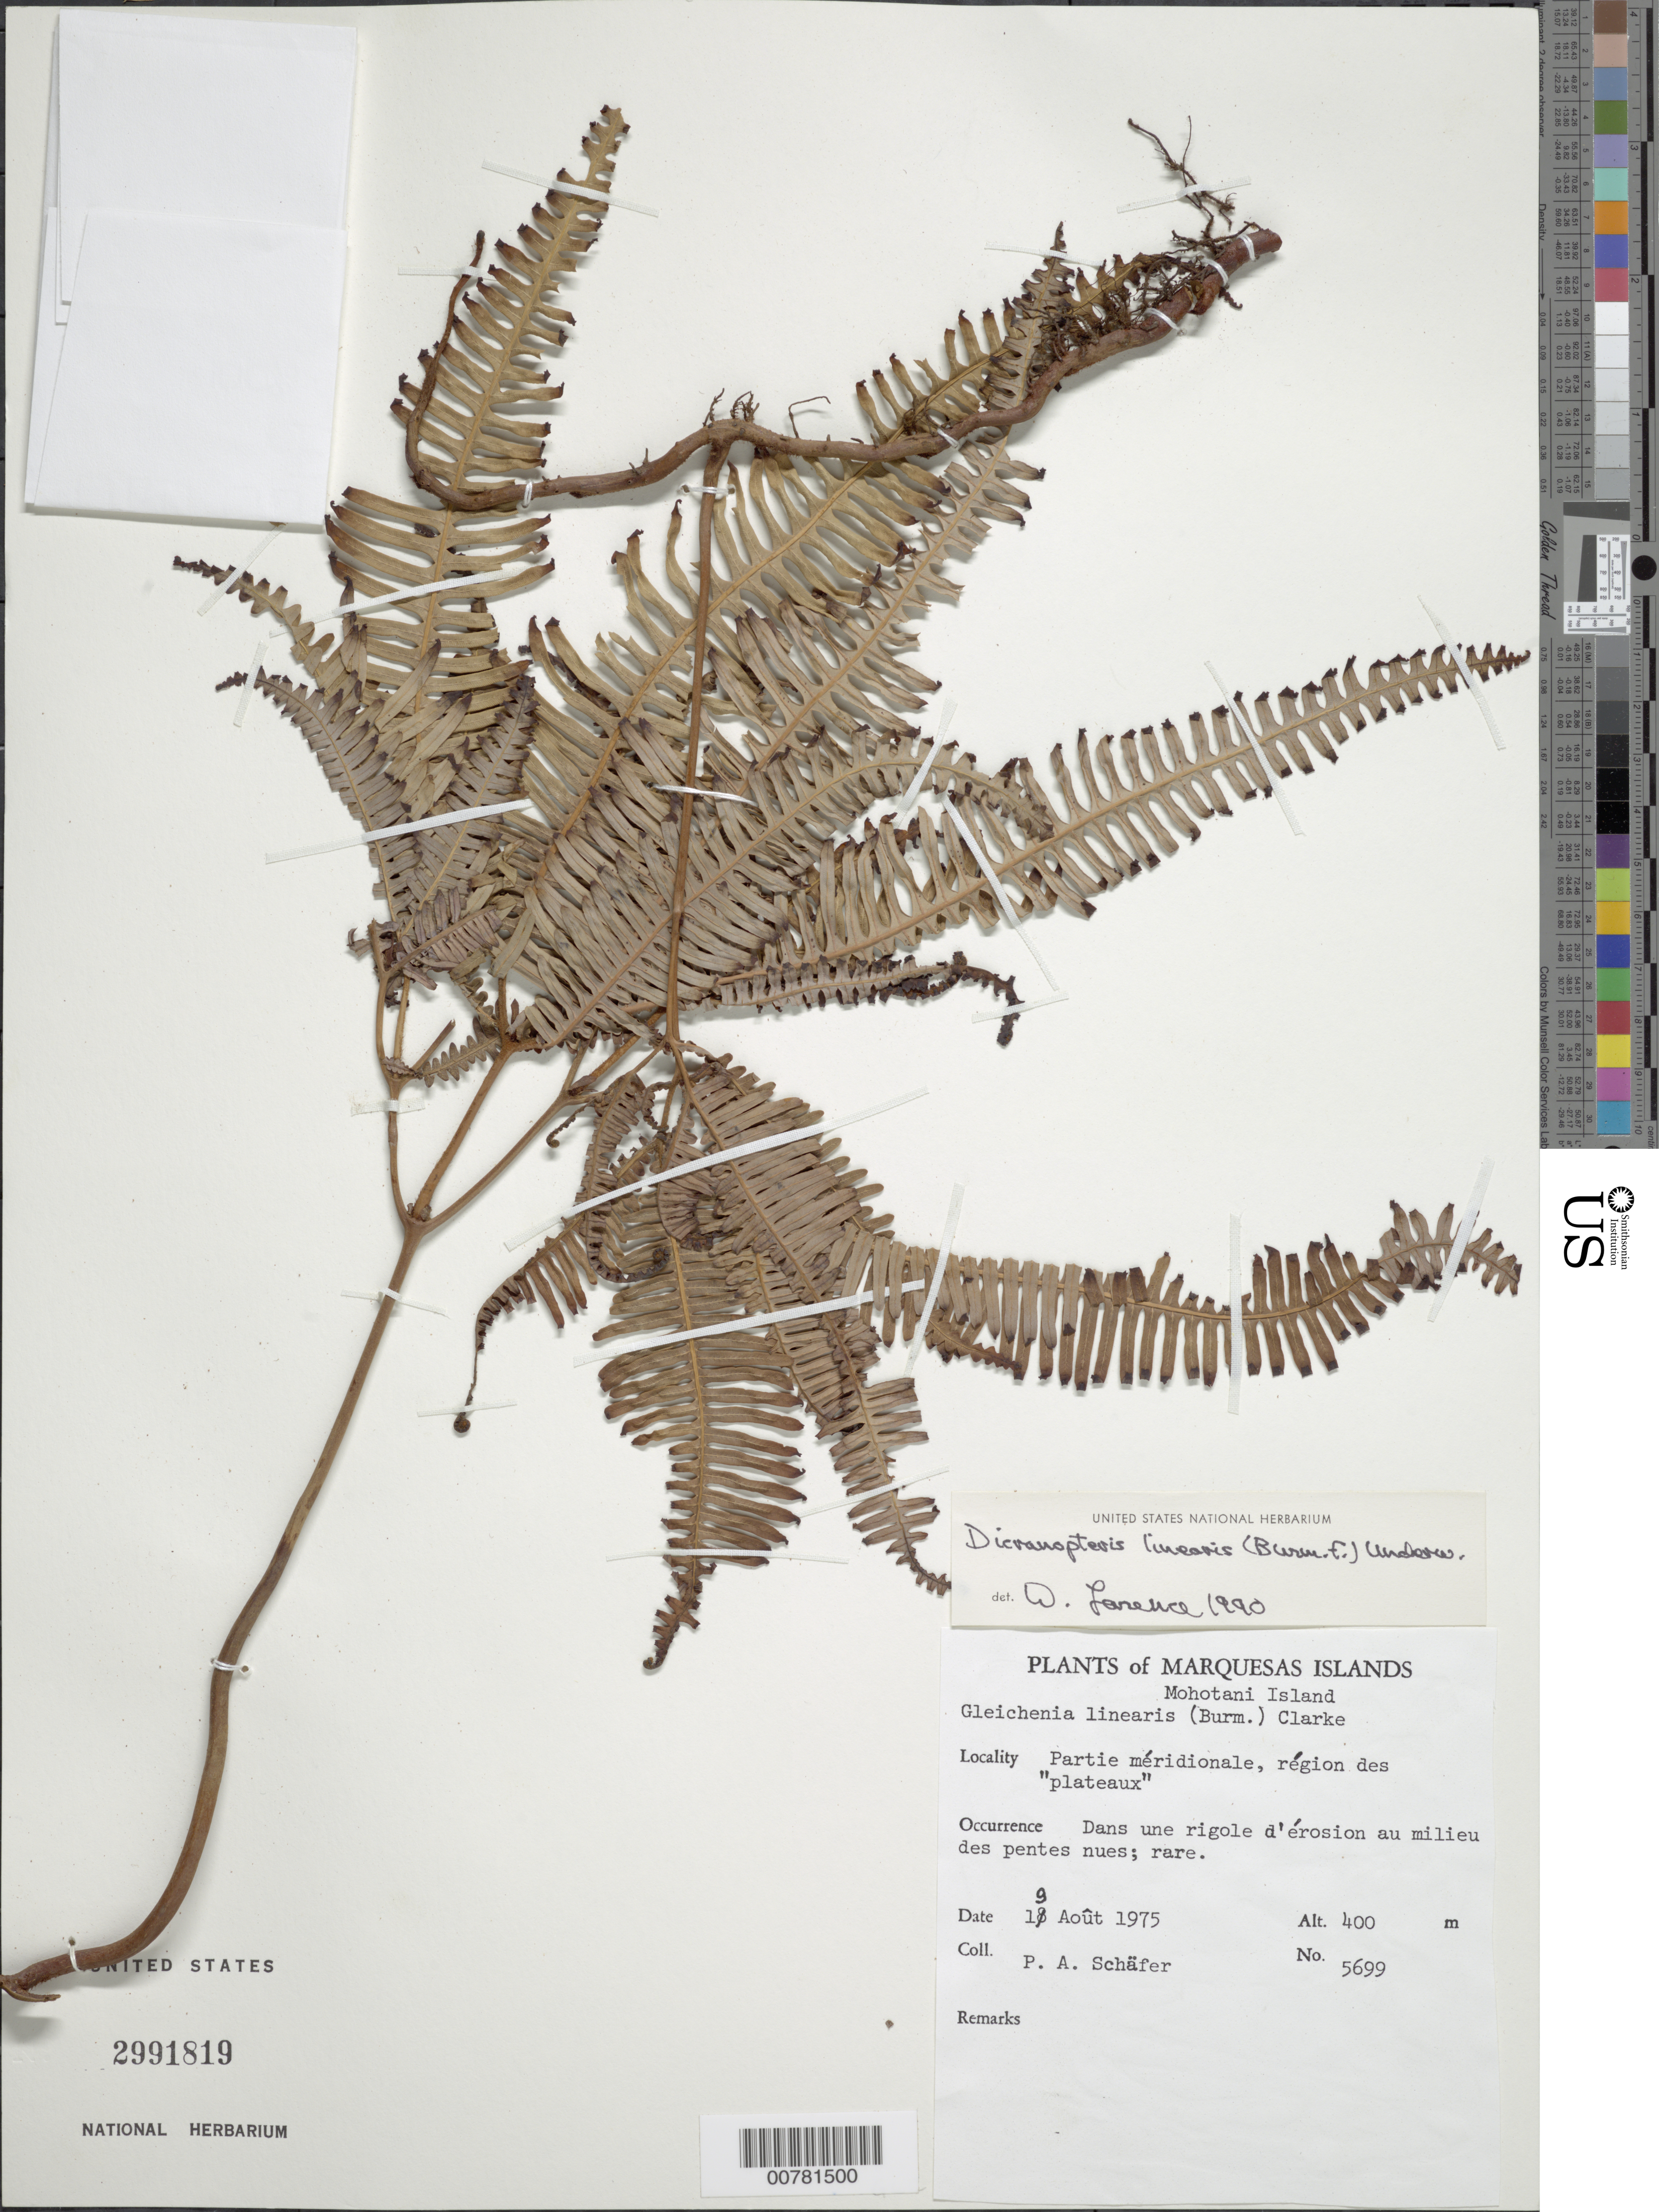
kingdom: Plantae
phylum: Tracheophyta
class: Polypodiopsida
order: Gleicheniales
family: Gleicheniaceae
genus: Dicranopteris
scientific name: Dicranopteris linearis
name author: (Burm. f.) Underw.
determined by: Lorence, David H., (PTBG), National Tropical Botanical Garden (UNITED STATES)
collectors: P. A. Schäfer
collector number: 5699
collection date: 1975-08-19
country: French Polynesia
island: Mohotani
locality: Partie méridionale, région des "plateaux"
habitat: Dans une rigole d'érosion au milieu des pentes nues; rare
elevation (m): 400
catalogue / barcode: US 2991819